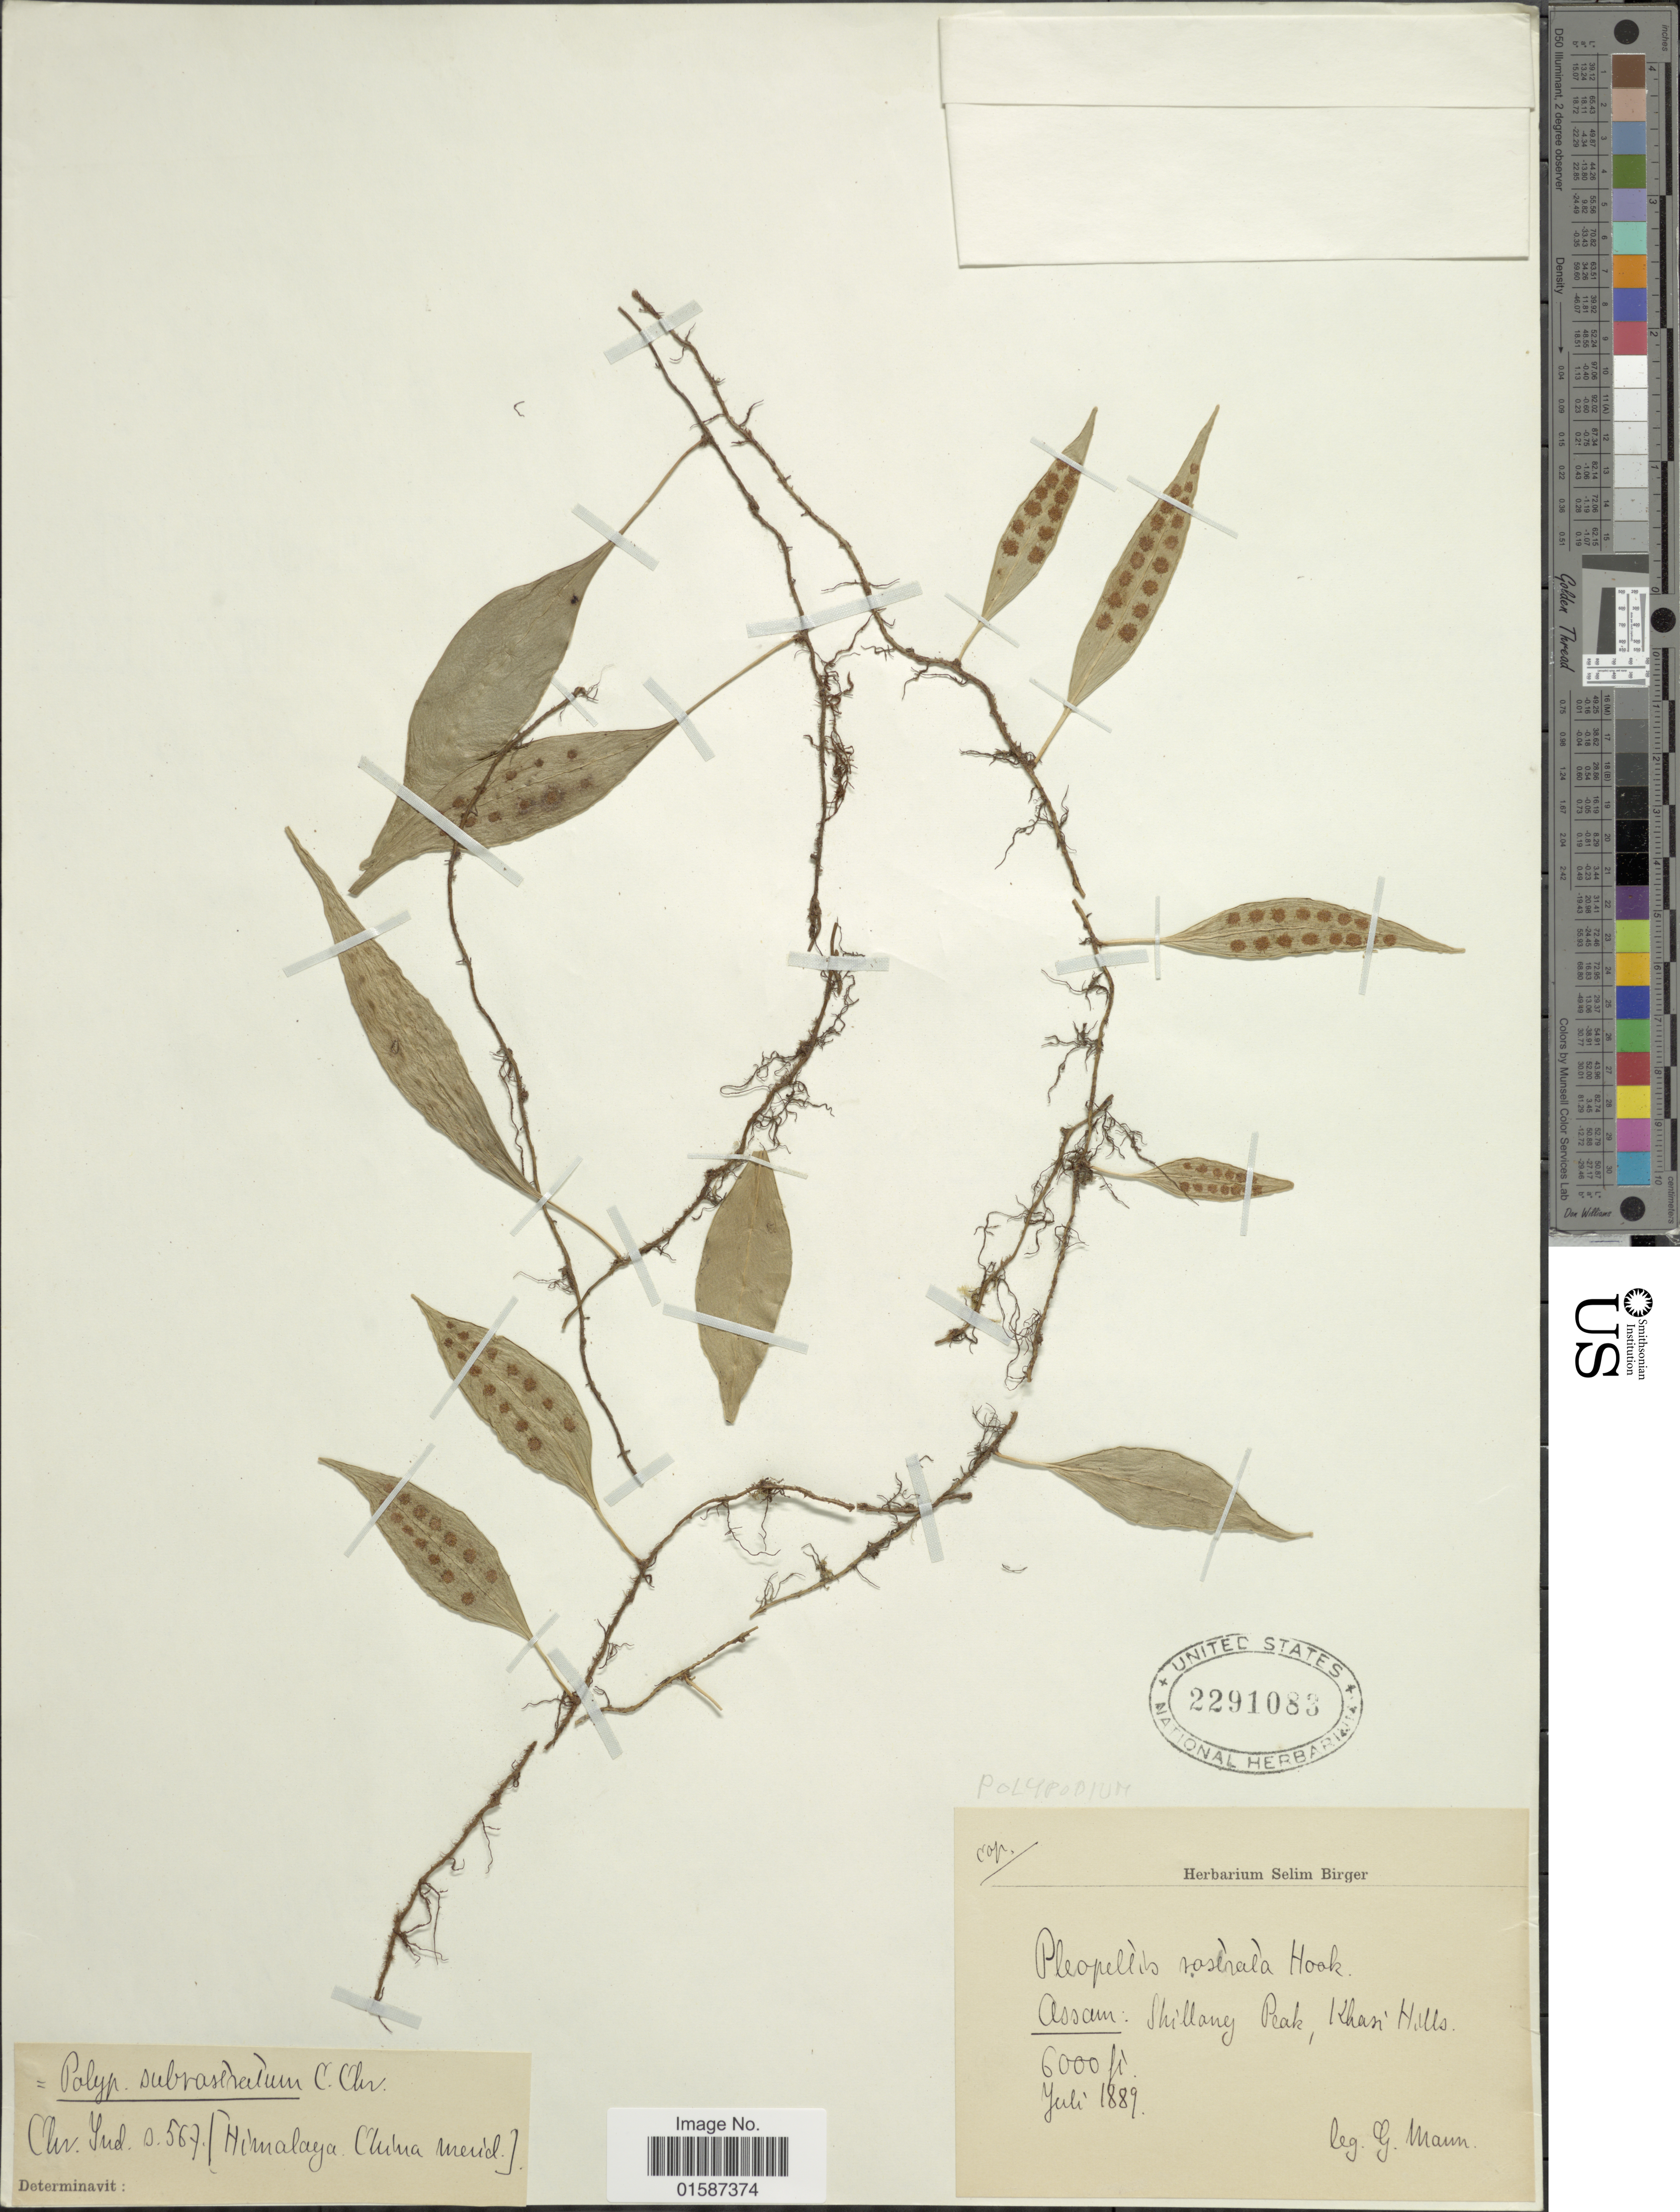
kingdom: Plantae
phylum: Tracheophyta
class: Polypodiopsida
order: Polypodiales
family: Polypodiaceae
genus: Lemmaphyllum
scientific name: Lemmaphyllum subrostratum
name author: (C. Chr.) Ching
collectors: G. Mann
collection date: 1889-07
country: India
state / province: Meghalaya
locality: Assam, Shillong Peak, Khasi Hills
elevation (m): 1829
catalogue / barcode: US 2291083